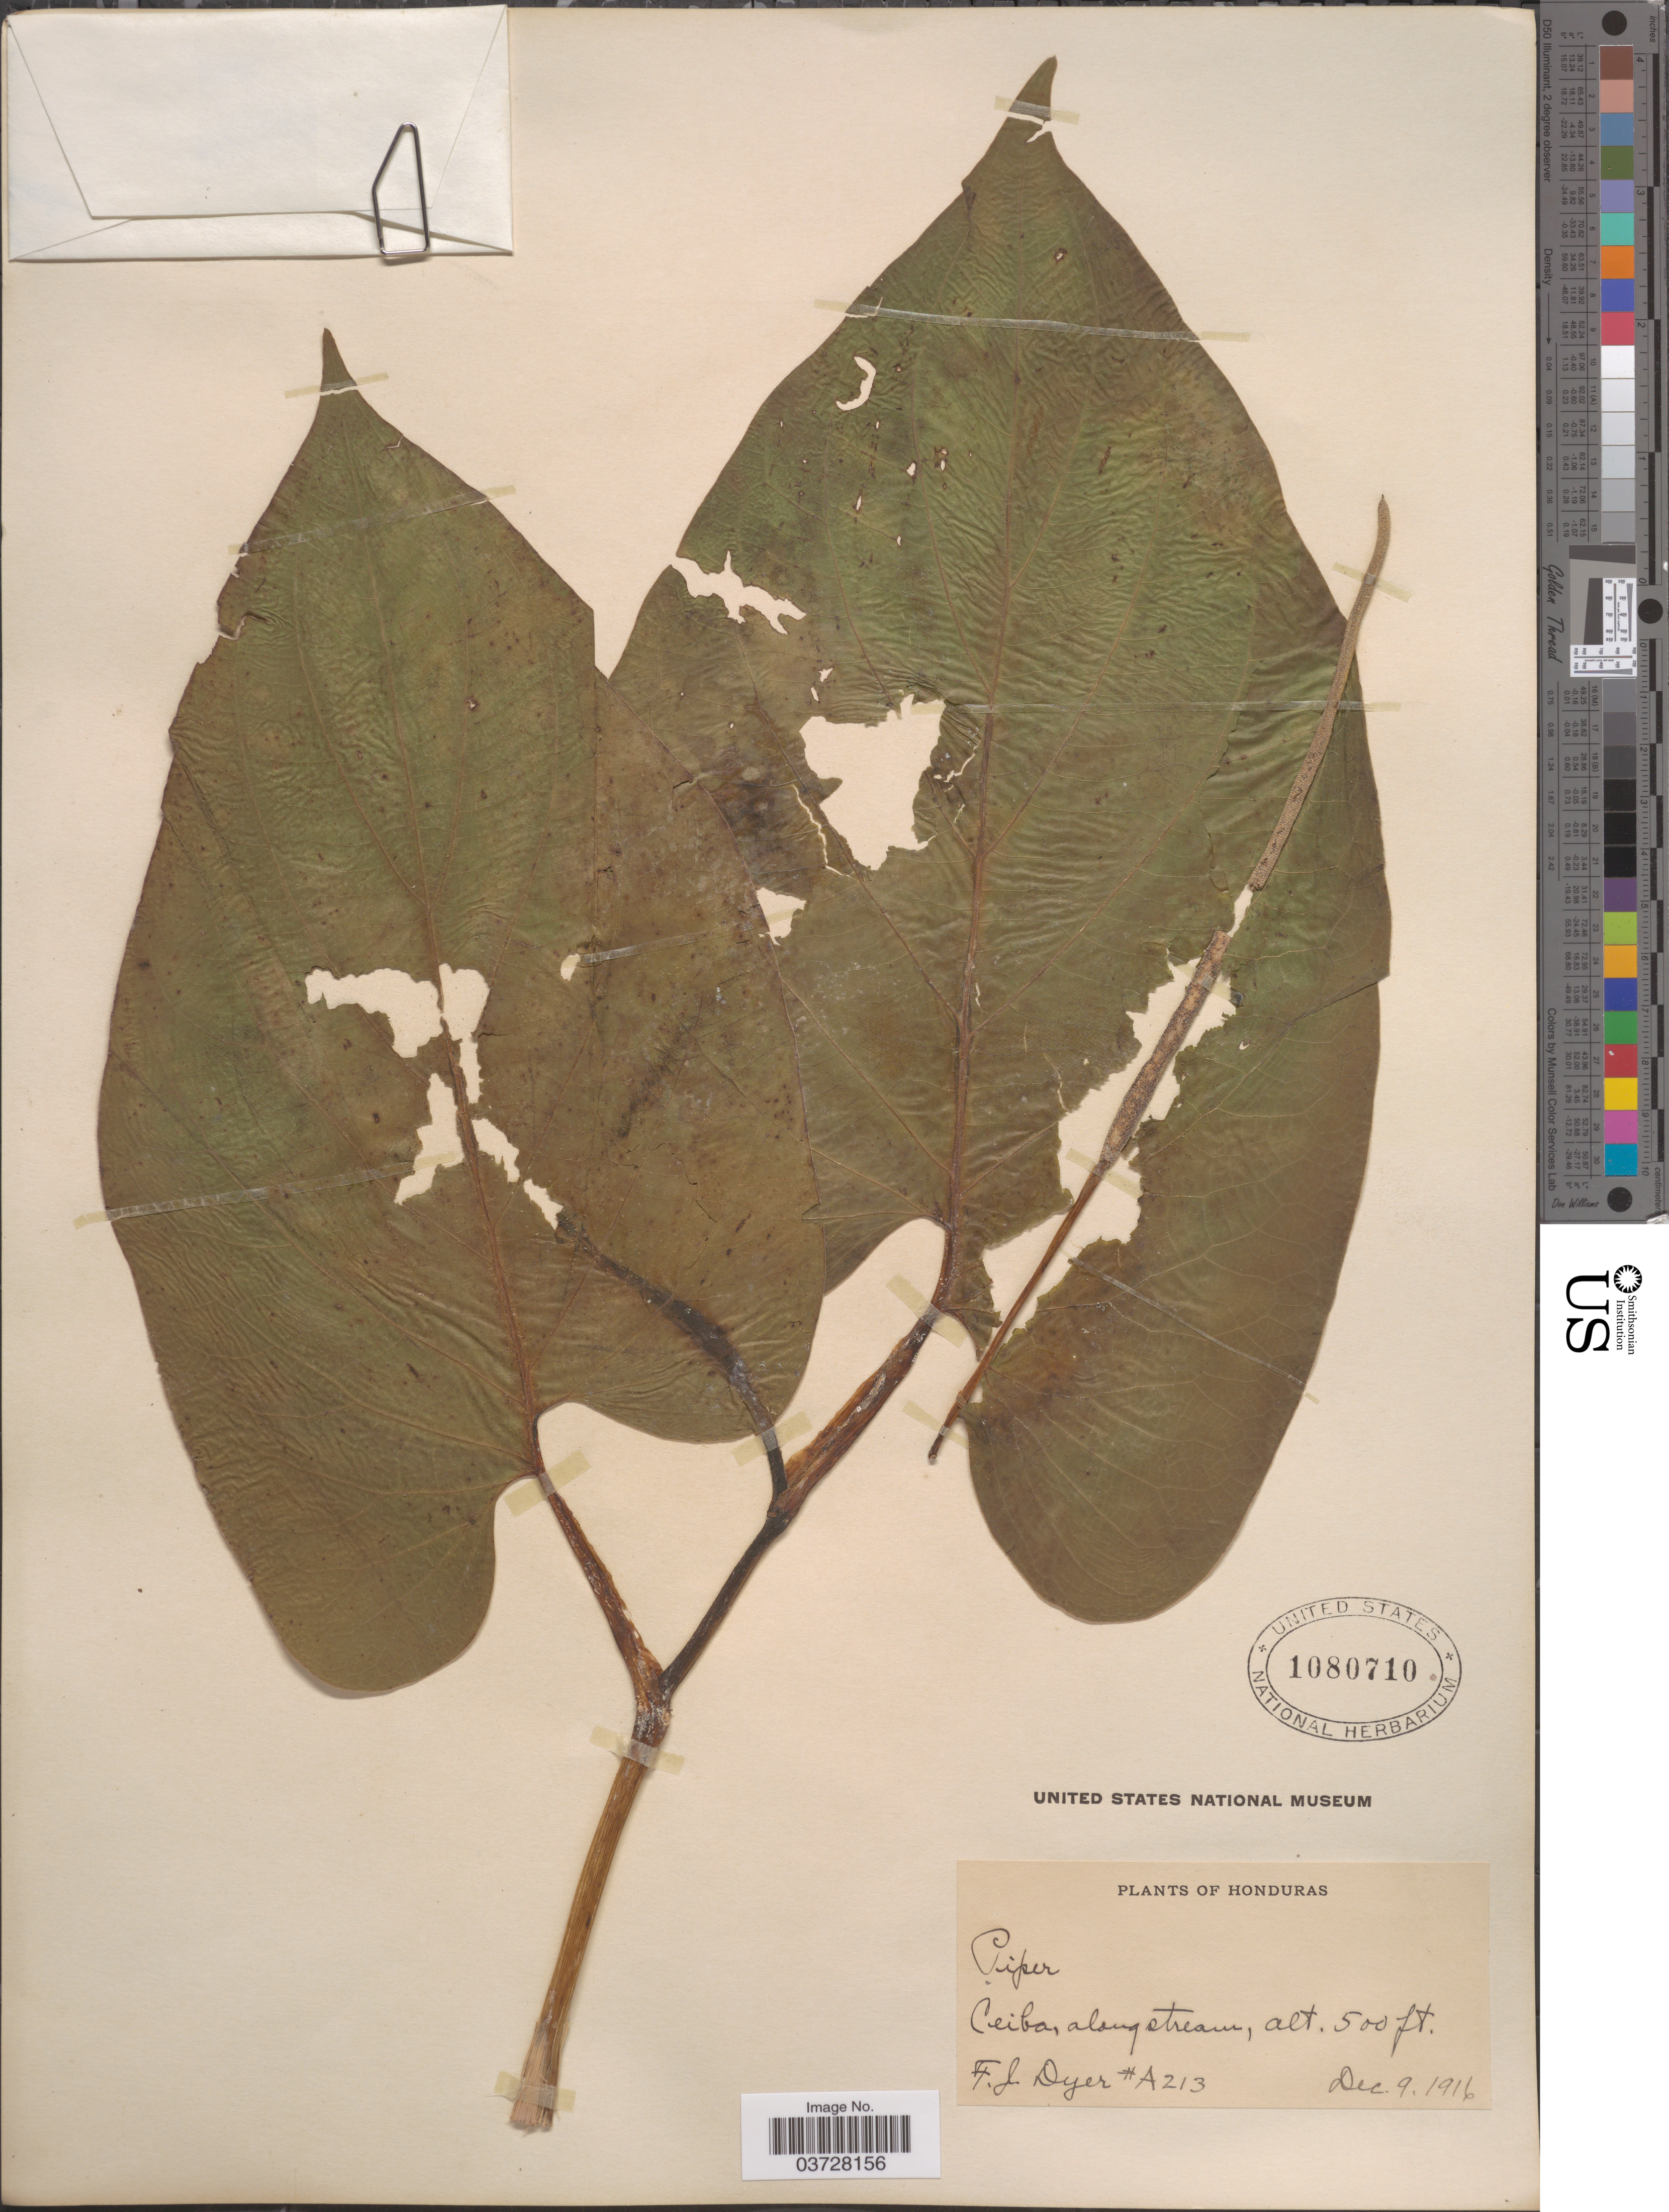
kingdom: Plantae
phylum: Tracheophyta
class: Magnoliopsida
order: Piperales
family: Piperaceae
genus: Piper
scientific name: Piper auritum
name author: Kunth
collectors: F. J. Dyer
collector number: A213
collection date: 1916-12-09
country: Honduras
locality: Ceibo, along stream.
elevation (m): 152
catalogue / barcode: US 1080710